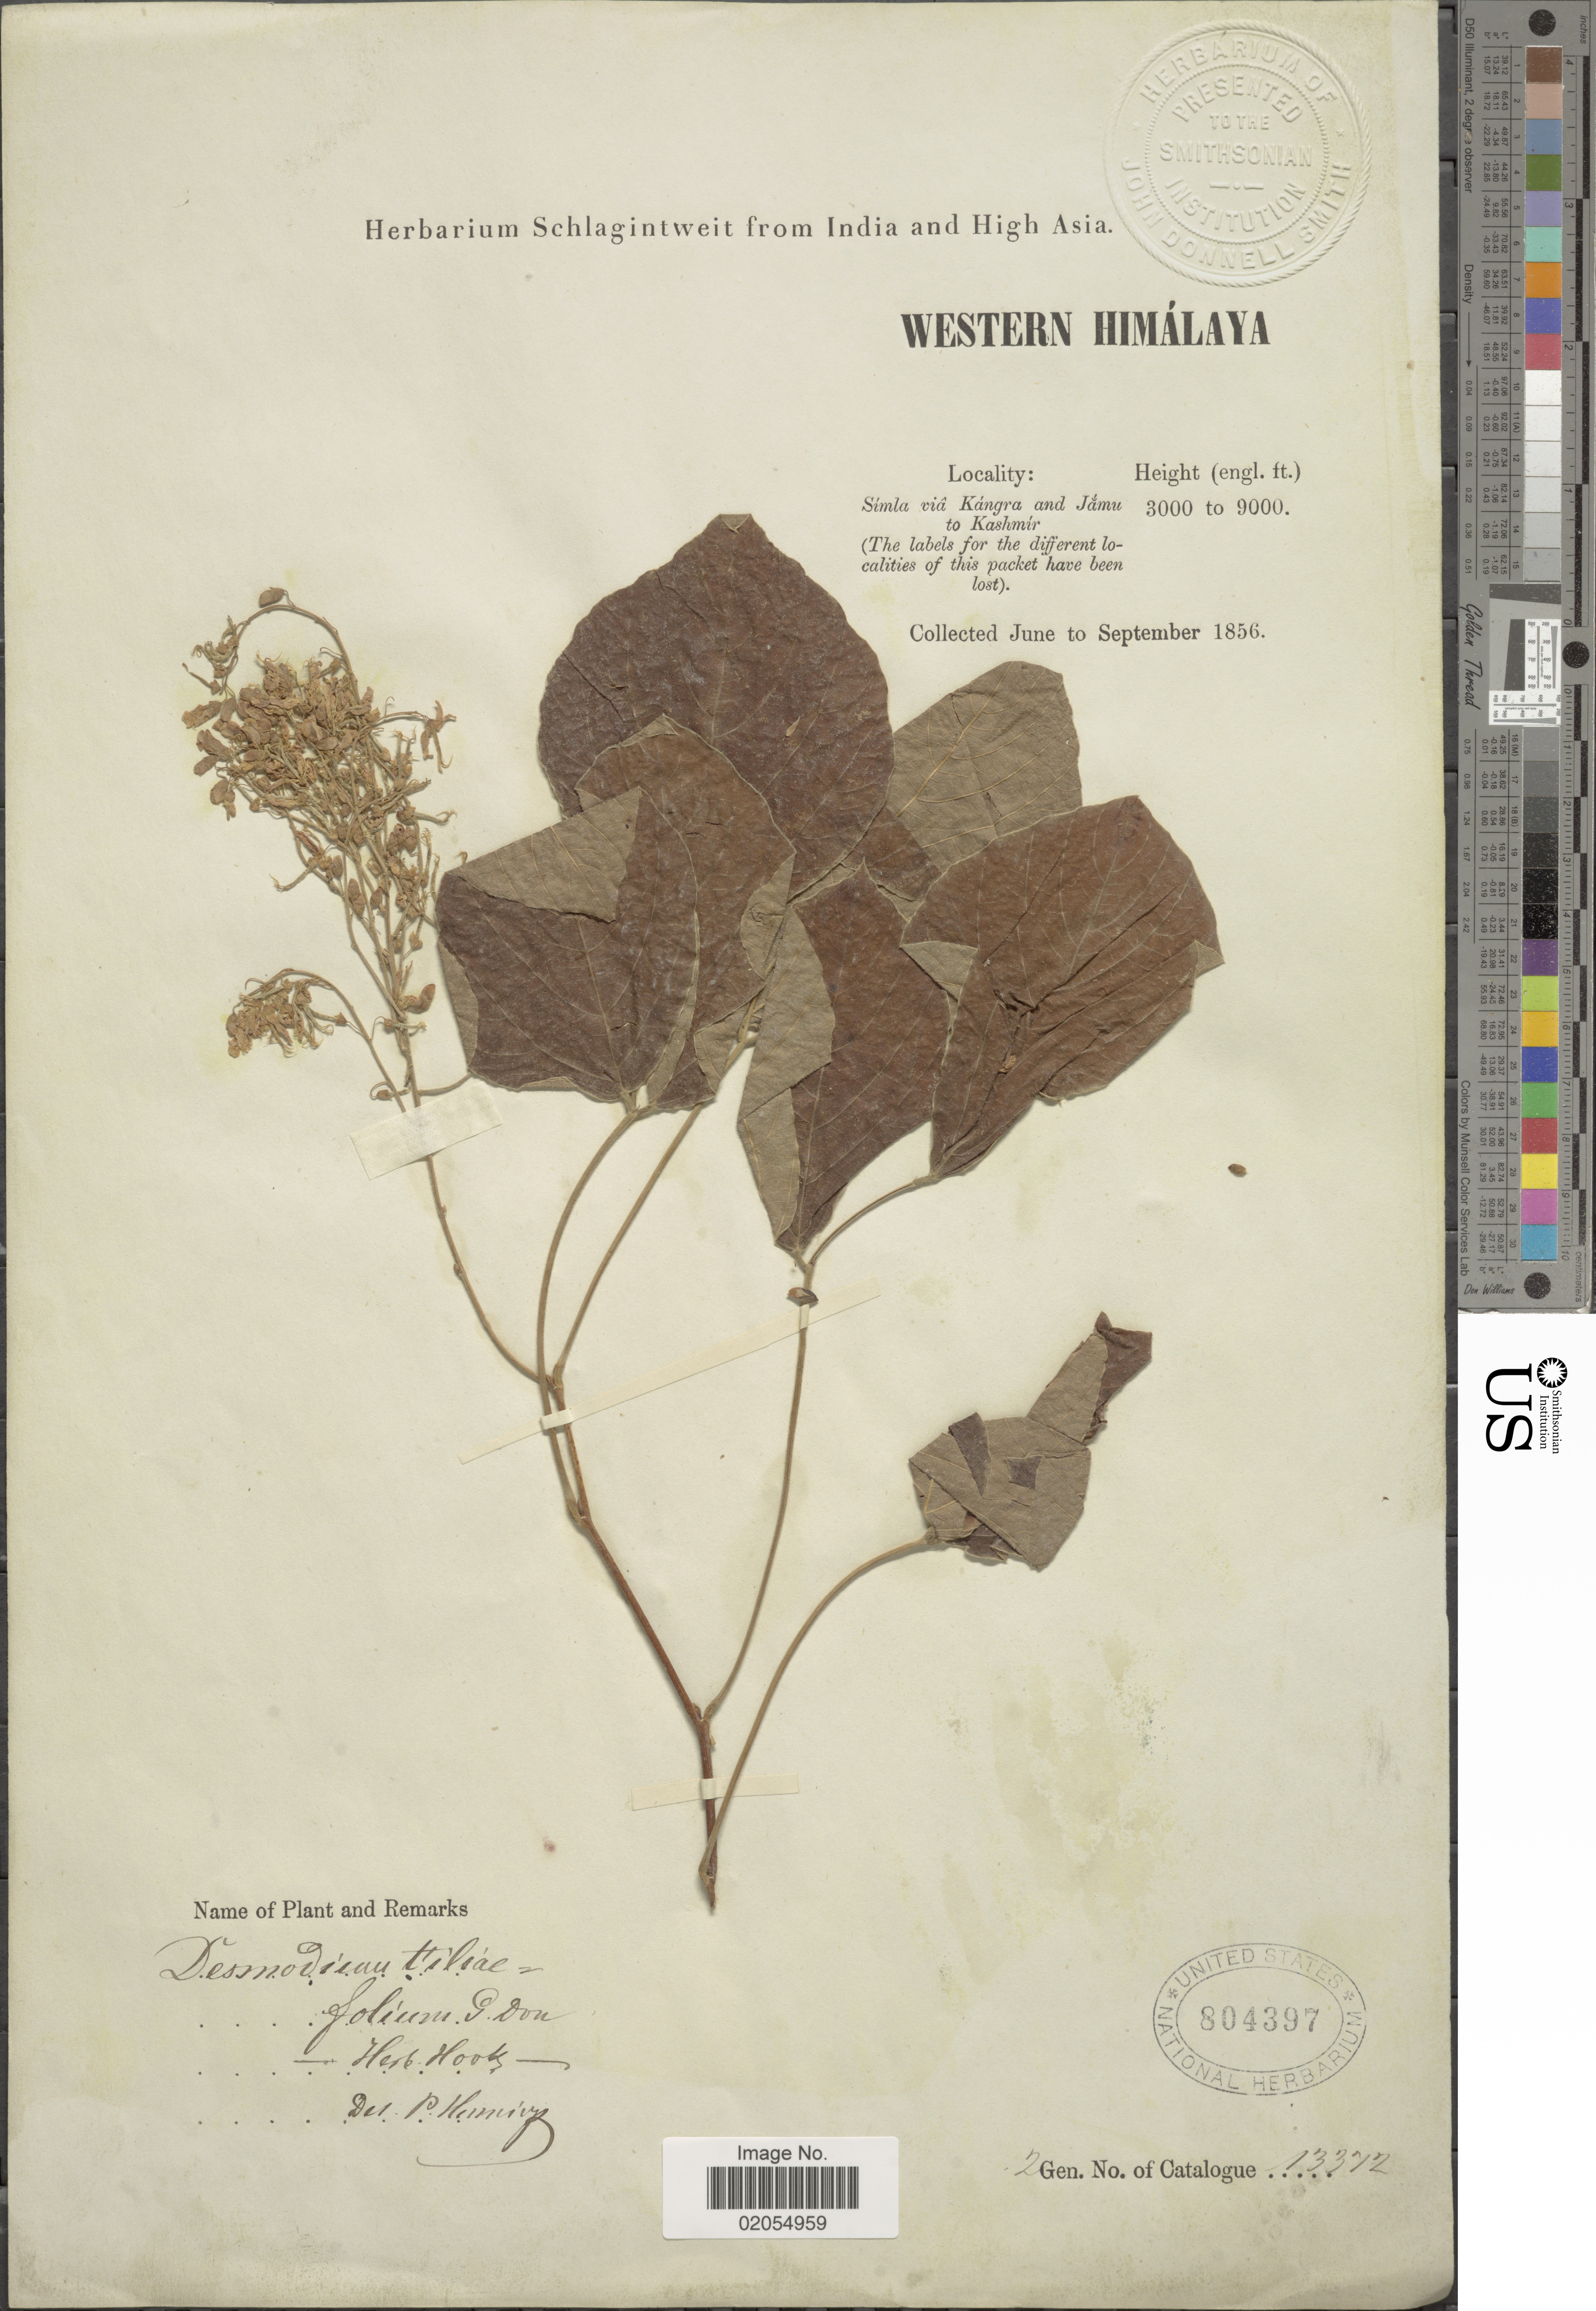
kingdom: Plantae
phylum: Tracheophyta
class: Magnoliopsida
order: Fabales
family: Fabaceae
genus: Sunhangia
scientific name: Sunhangia elegans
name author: (DC.) H. Ohashi & K. Ohashi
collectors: ex herb. Schlagintweit from India and High Asia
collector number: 13372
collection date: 1856-06/1856-09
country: India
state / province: Himachal Pradesh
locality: Western Himalaya, Simla via Kangra and Jamu to Kashmir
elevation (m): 914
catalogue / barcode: US 804397